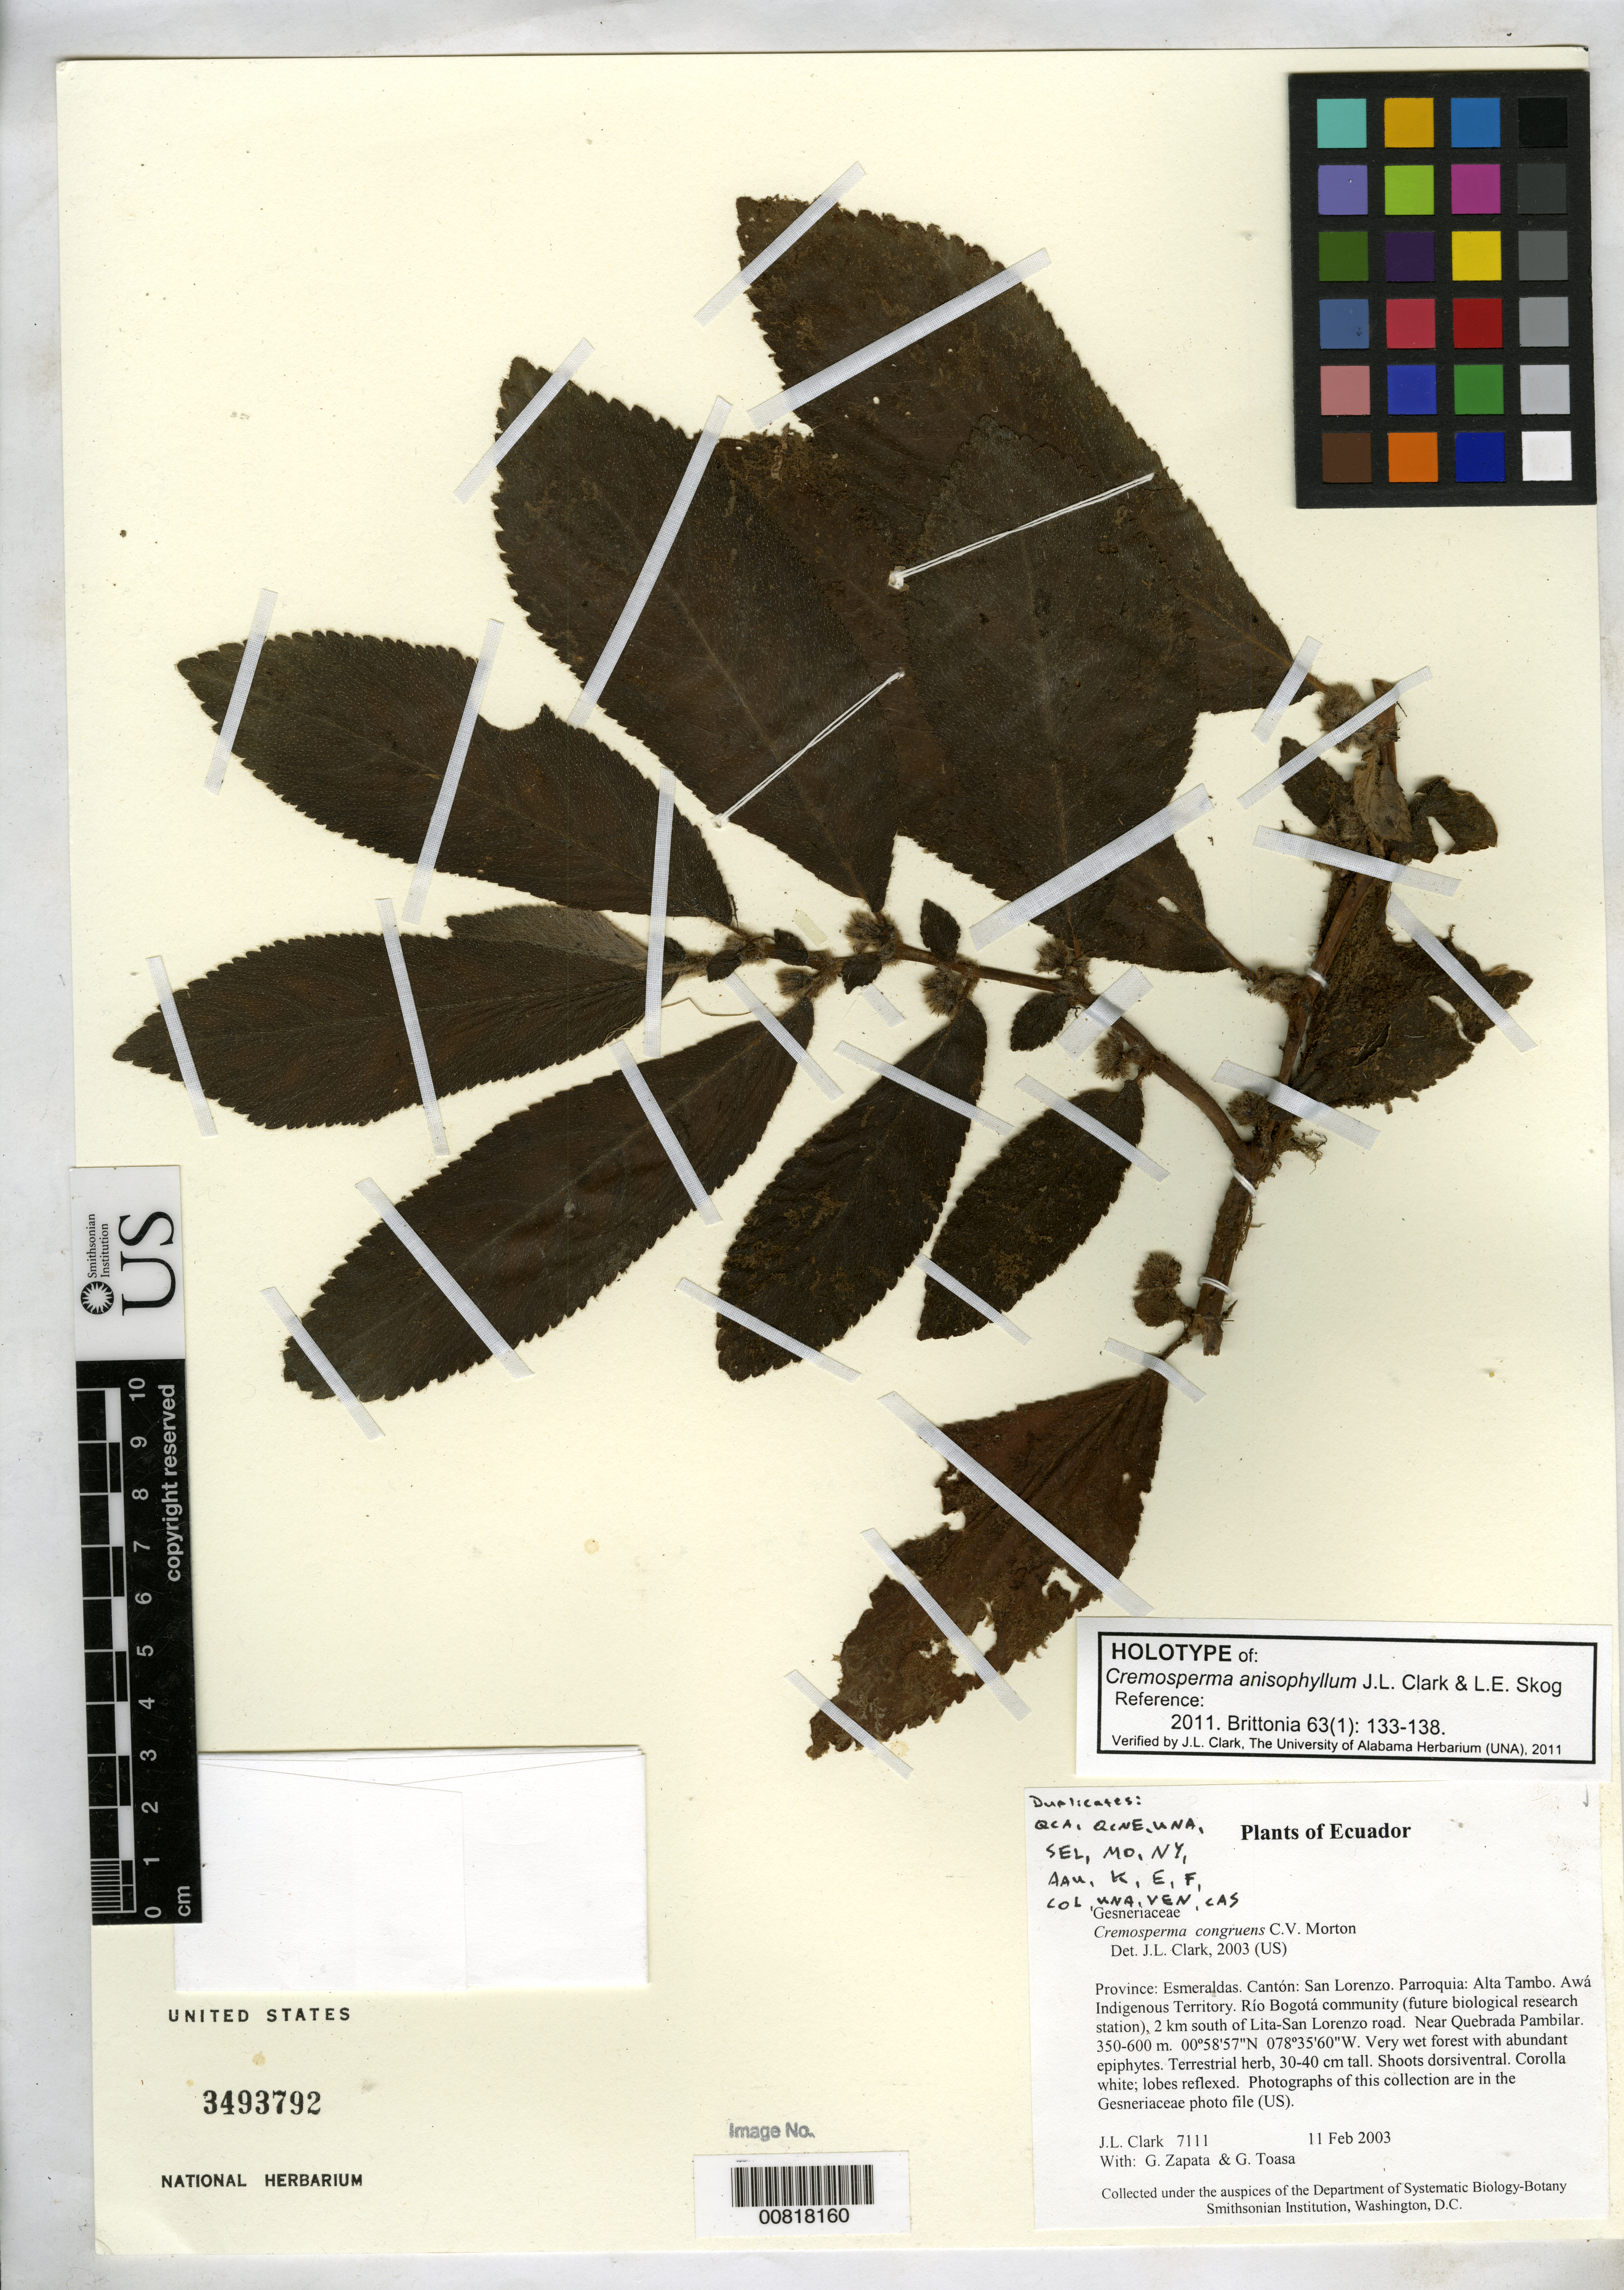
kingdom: Plantae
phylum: Tracheophyta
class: Magnoliopsida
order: Lamiales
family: Gesneriaceae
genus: Cremosperma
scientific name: Cremosperma anisophyllum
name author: J.L. Clark & L.E. Skog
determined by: Clark, J. L., (SEL), The Marie Selby Botanical Garden (UNITED STATES)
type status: Holotype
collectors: J. L. Clark, G. Zapata & G. Toasa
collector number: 7111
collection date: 2003-02-11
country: Ecuador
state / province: Esmeraldas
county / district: San Lorenzo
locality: Province Esmeraldas. Cantón San Lorenzo. Parroquia Alta Tambo. Awá Indigenous Territory, Río Bogotá community (future biological research station), 2 km south of Lita-San Lorenzo road. Near Quebrada Pambilar.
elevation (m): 350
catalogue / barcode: US 3493792